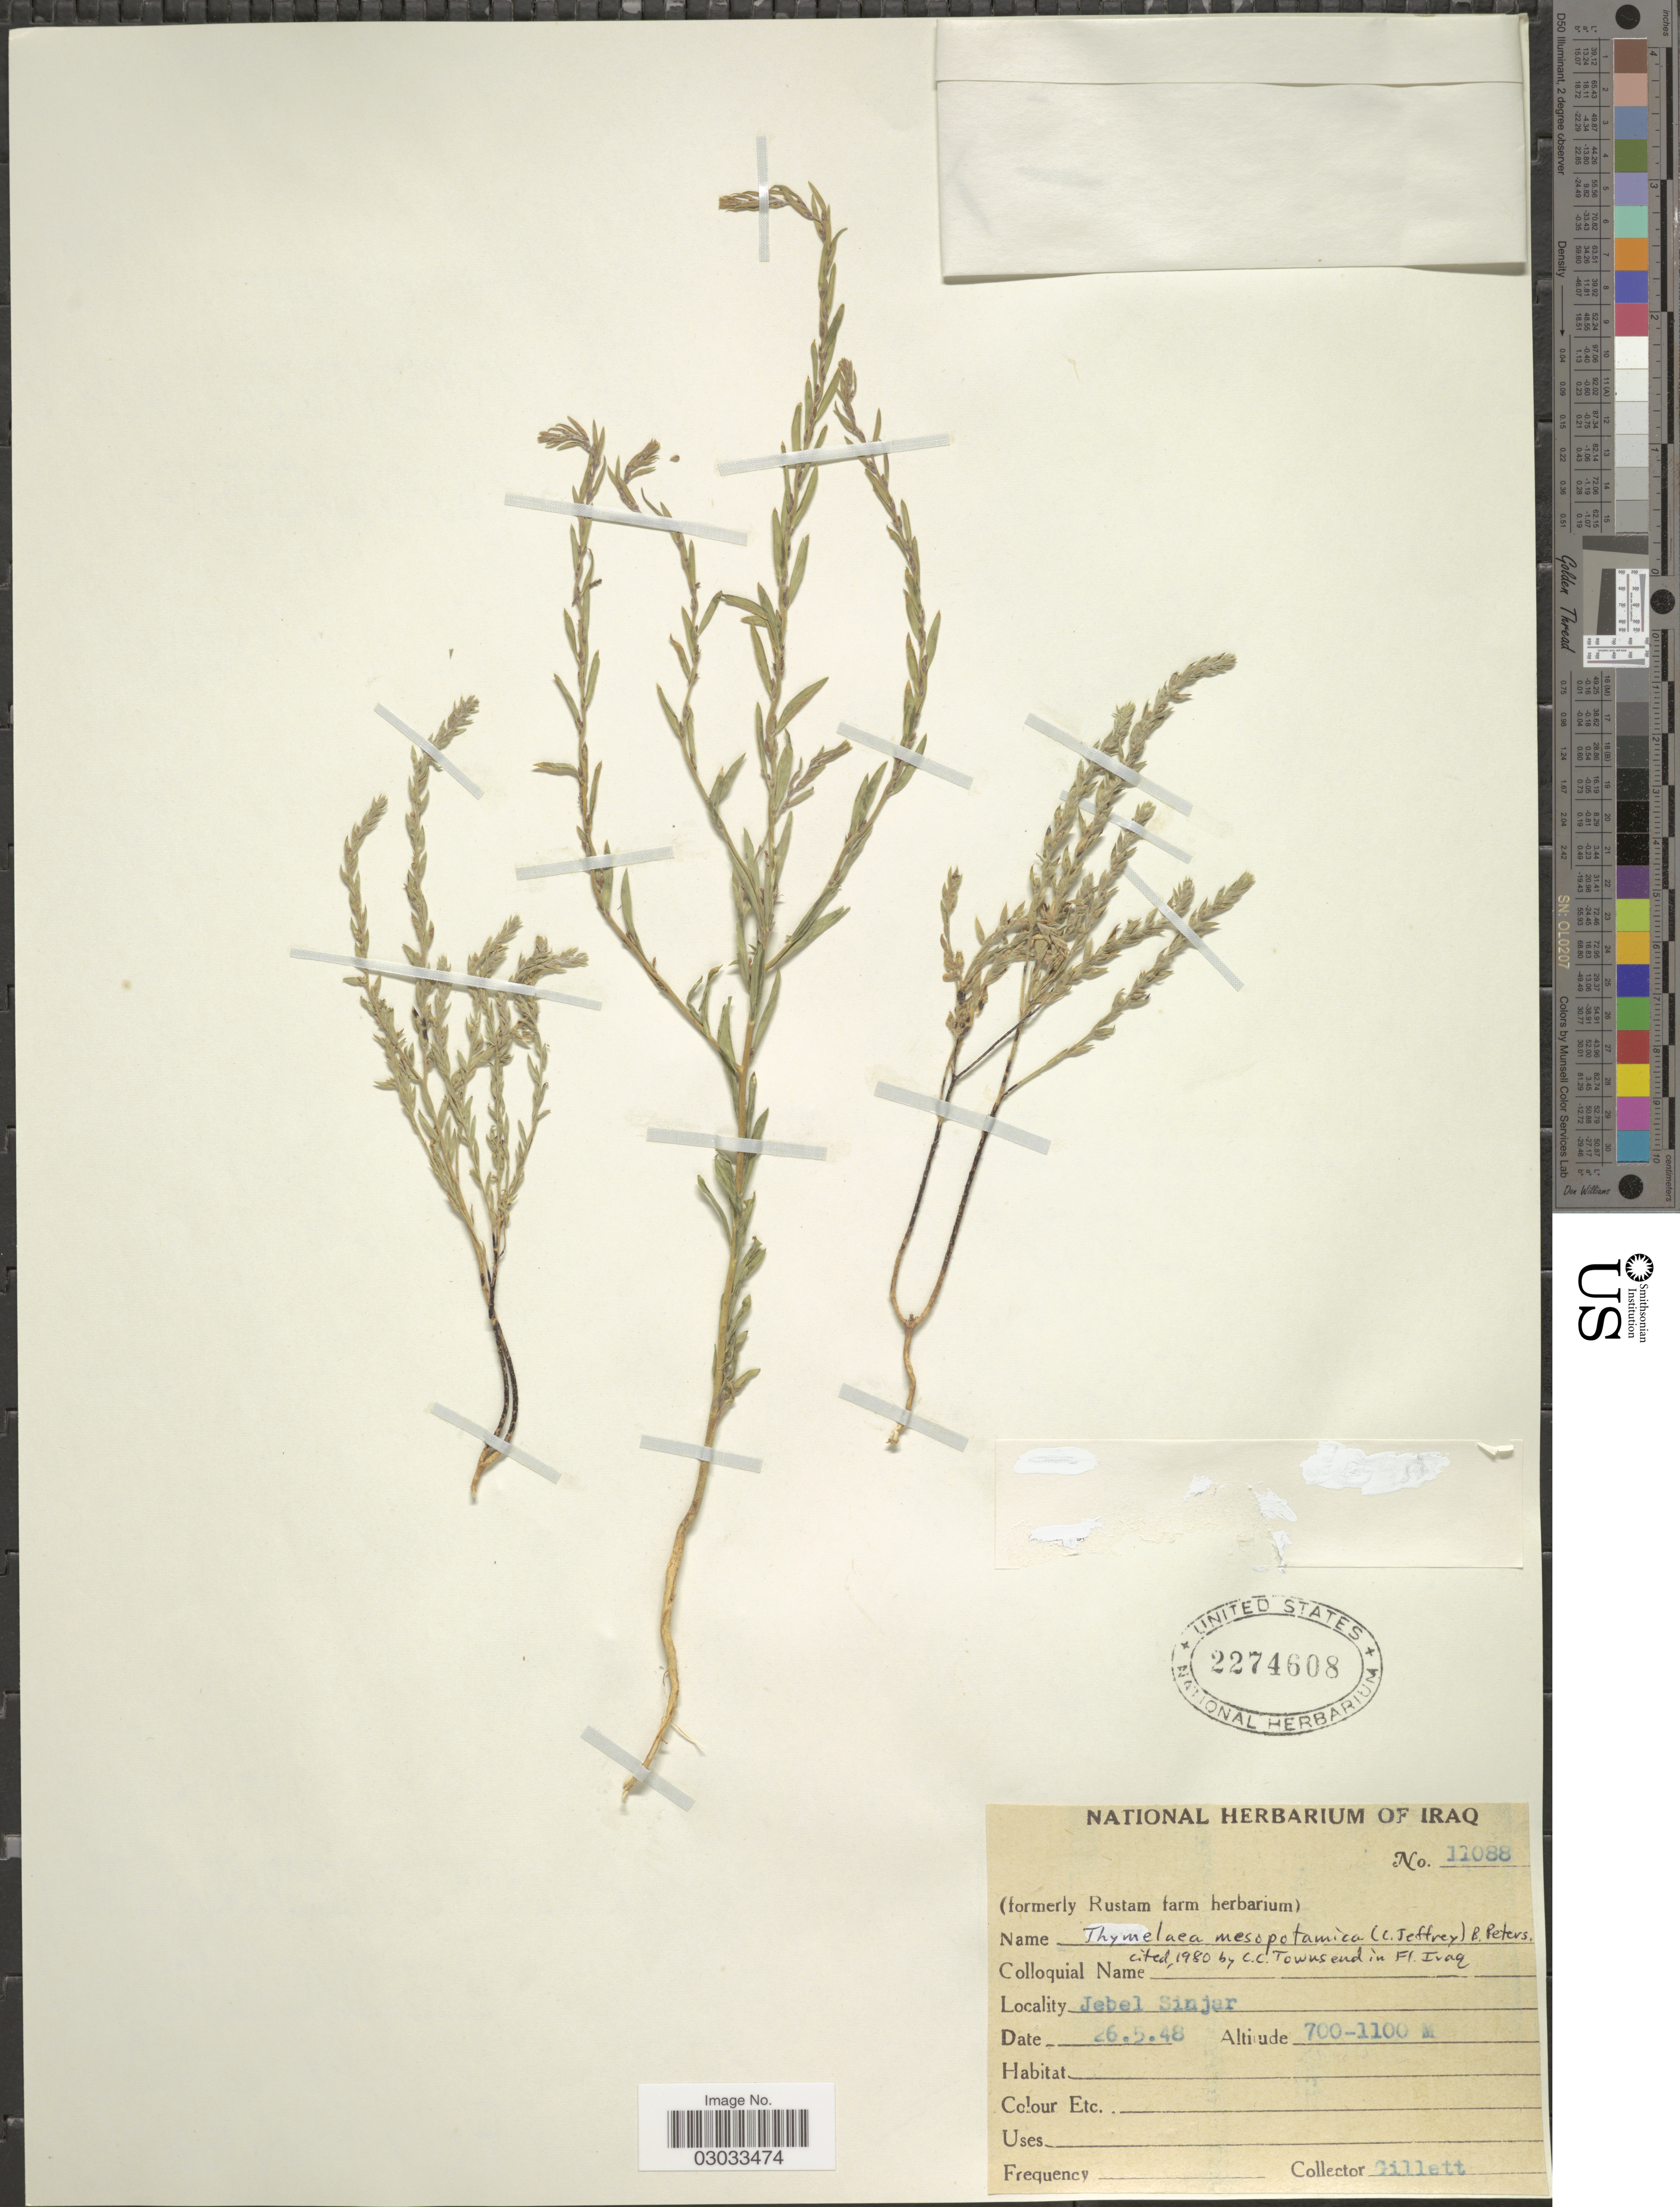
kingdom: Plantae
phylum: Tracheophyta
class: Magnoliopsida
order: Malvales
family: Thymelaeaceae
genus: Thymelaea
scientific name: Thymelaea mesopotamica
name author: (C. Jeffrey) B. Peterson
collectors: Gillett, --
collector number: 11088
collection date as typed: Transcribed d/m/y: 26/5/48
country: Iraq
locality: Jebel Sinjar.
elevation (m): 700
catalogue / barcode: US 2274608